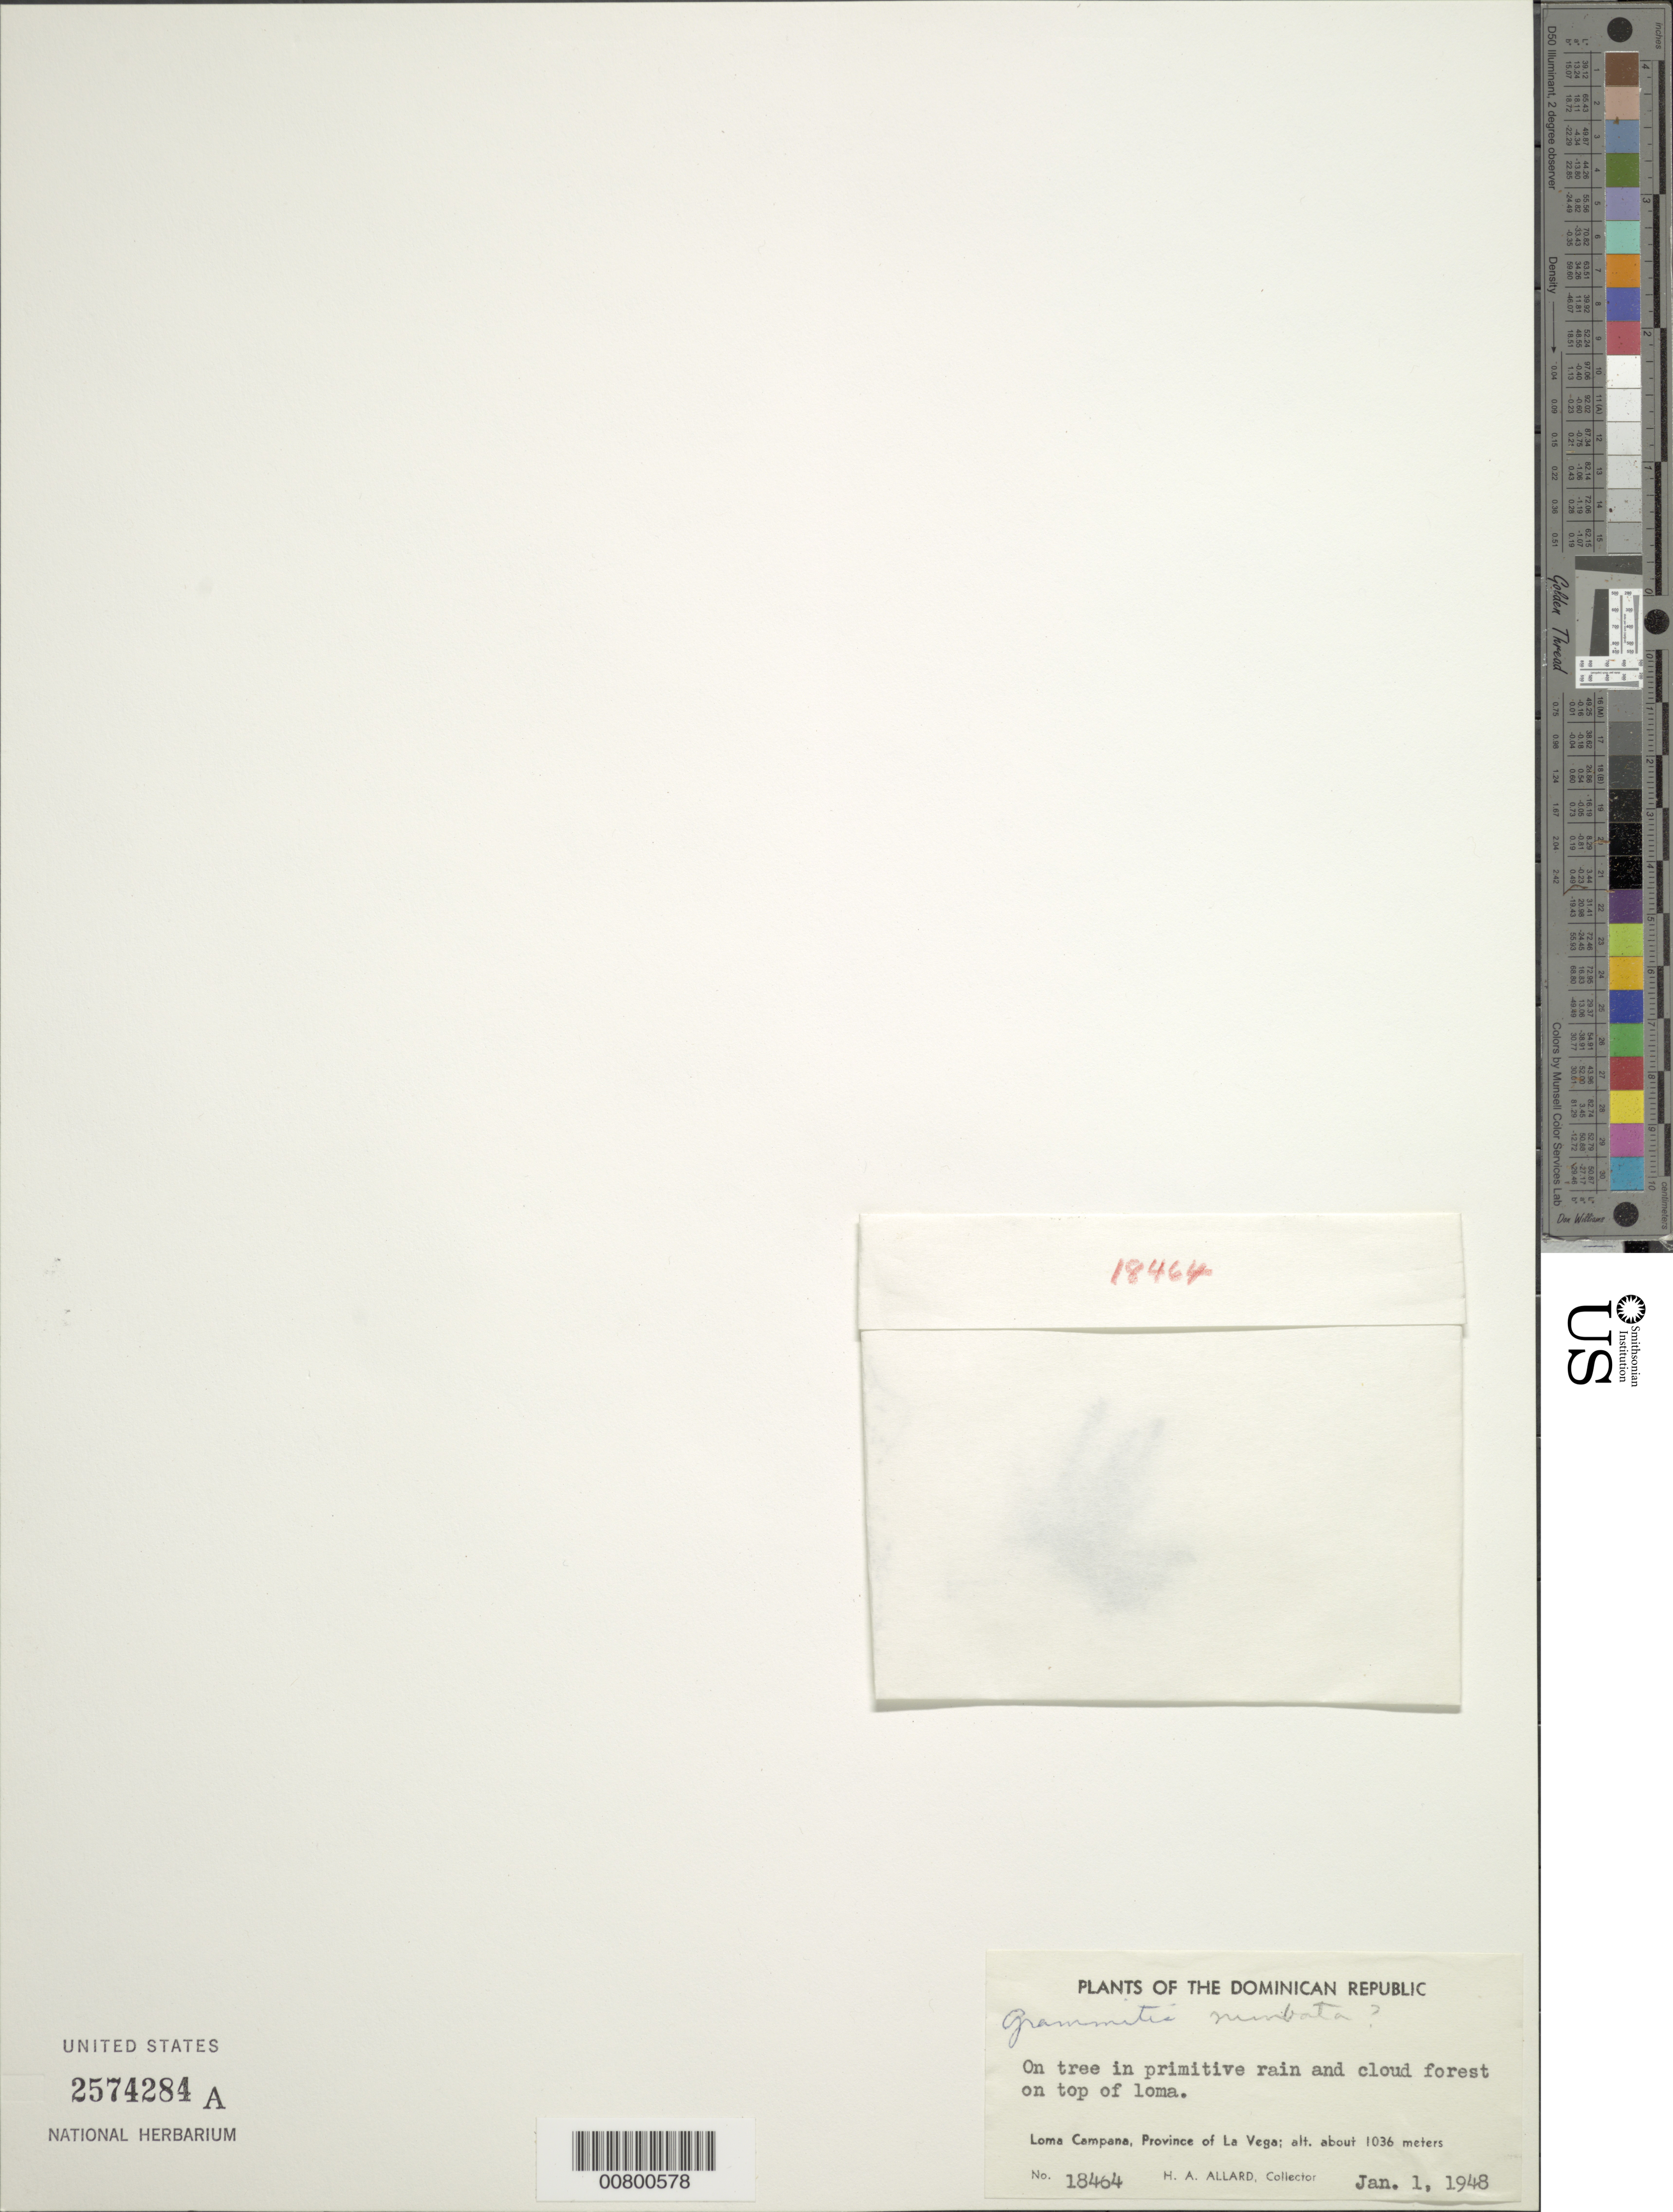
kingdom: Plantae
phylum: Tracheophyta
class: Polypodiopsida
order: Polypodiales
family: Polypodiaceae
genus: Moranopteris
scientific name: Moranopteris nimbata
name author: (Jenman) R. Y. Hirai & J. Prado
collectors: H. A. Allard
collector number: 18464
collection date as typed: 01 Jan 1948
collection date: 1948-01-01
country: Dominican Republic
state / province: La Vega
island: Hispaniola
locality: Loma Campana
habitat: Primitive rain and cloud forest on top of loma, on tree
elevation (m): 1036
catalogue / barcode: US 2574284A